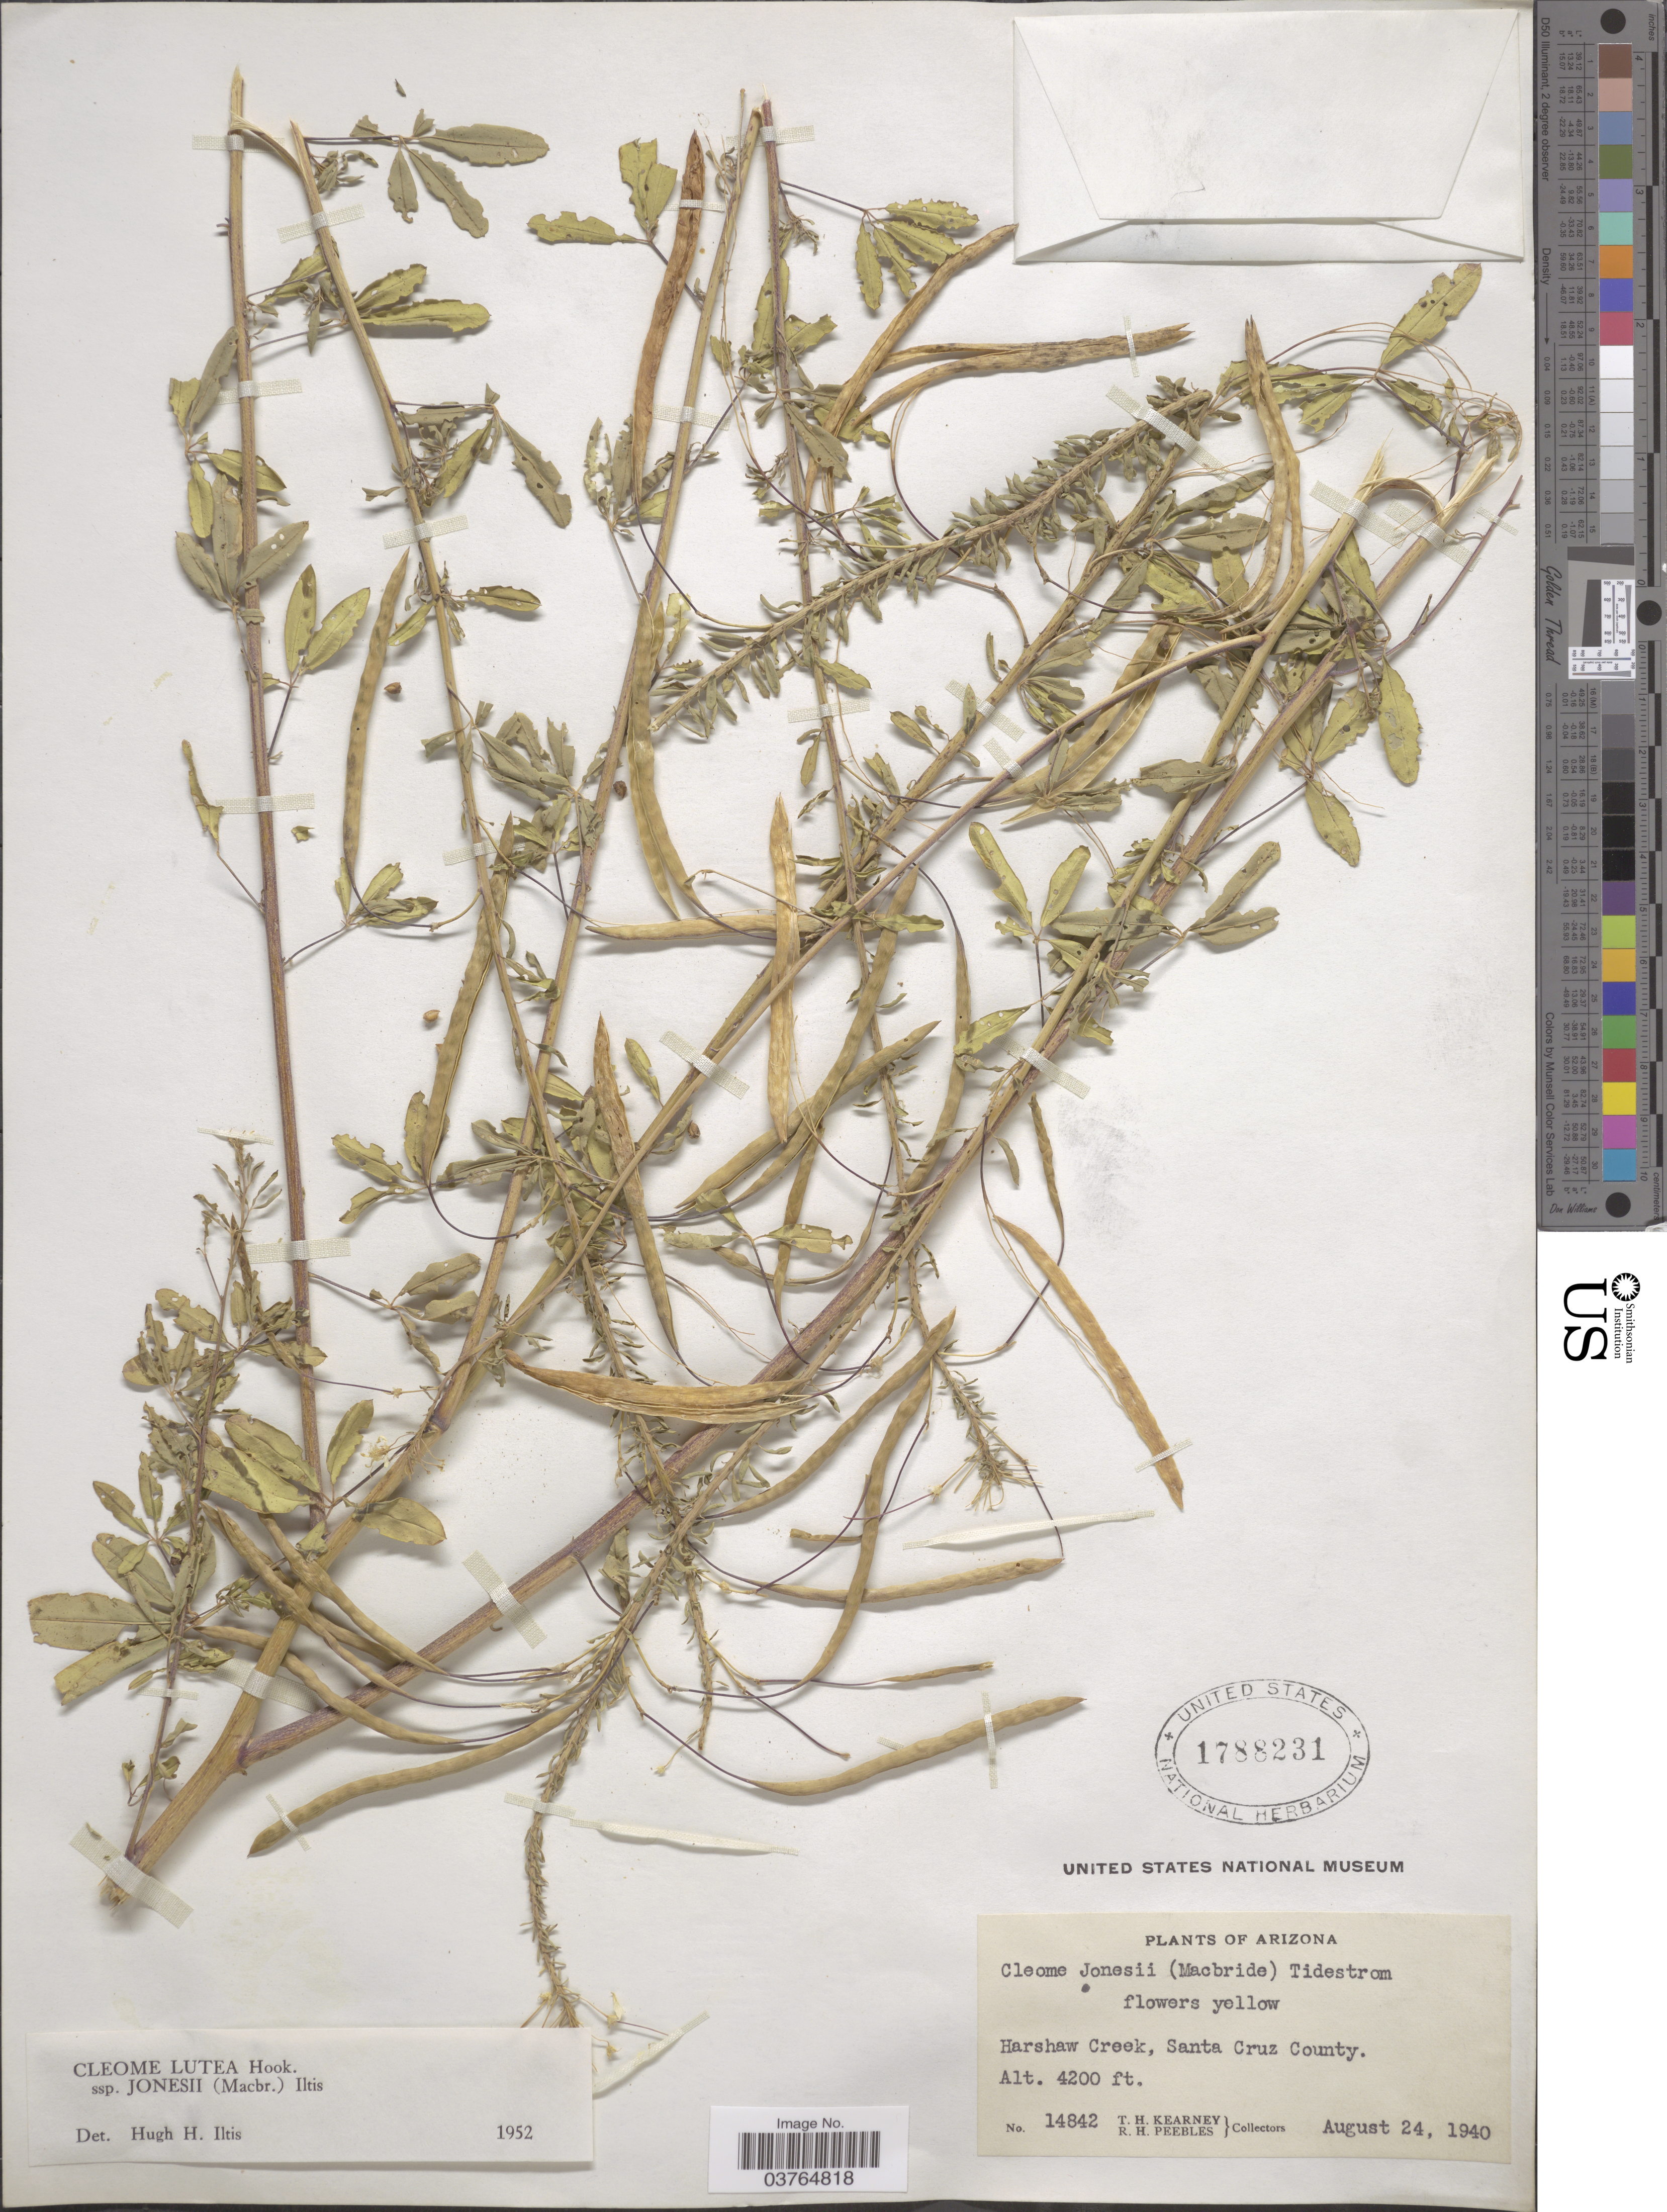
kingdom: Plantae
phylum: Tracheophyta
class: Magnoliopsida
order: Brassicales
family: Cleomaceae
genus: Cleomella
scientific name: Cleomella jonesii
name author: (J.F. Macbr.) J.C. Hall & Roalson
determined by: Strong, M. T., (US), Smithsonian Institution - National Museum of Natural History (UNITED STATES)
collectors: T. H. Kearney & R. H. Peebles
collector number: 14842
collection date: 1940-08-24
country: United States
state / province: Arizona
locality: Harshaw Creek, Santa Cruz County.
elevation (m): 1280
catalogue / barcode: US 1788231